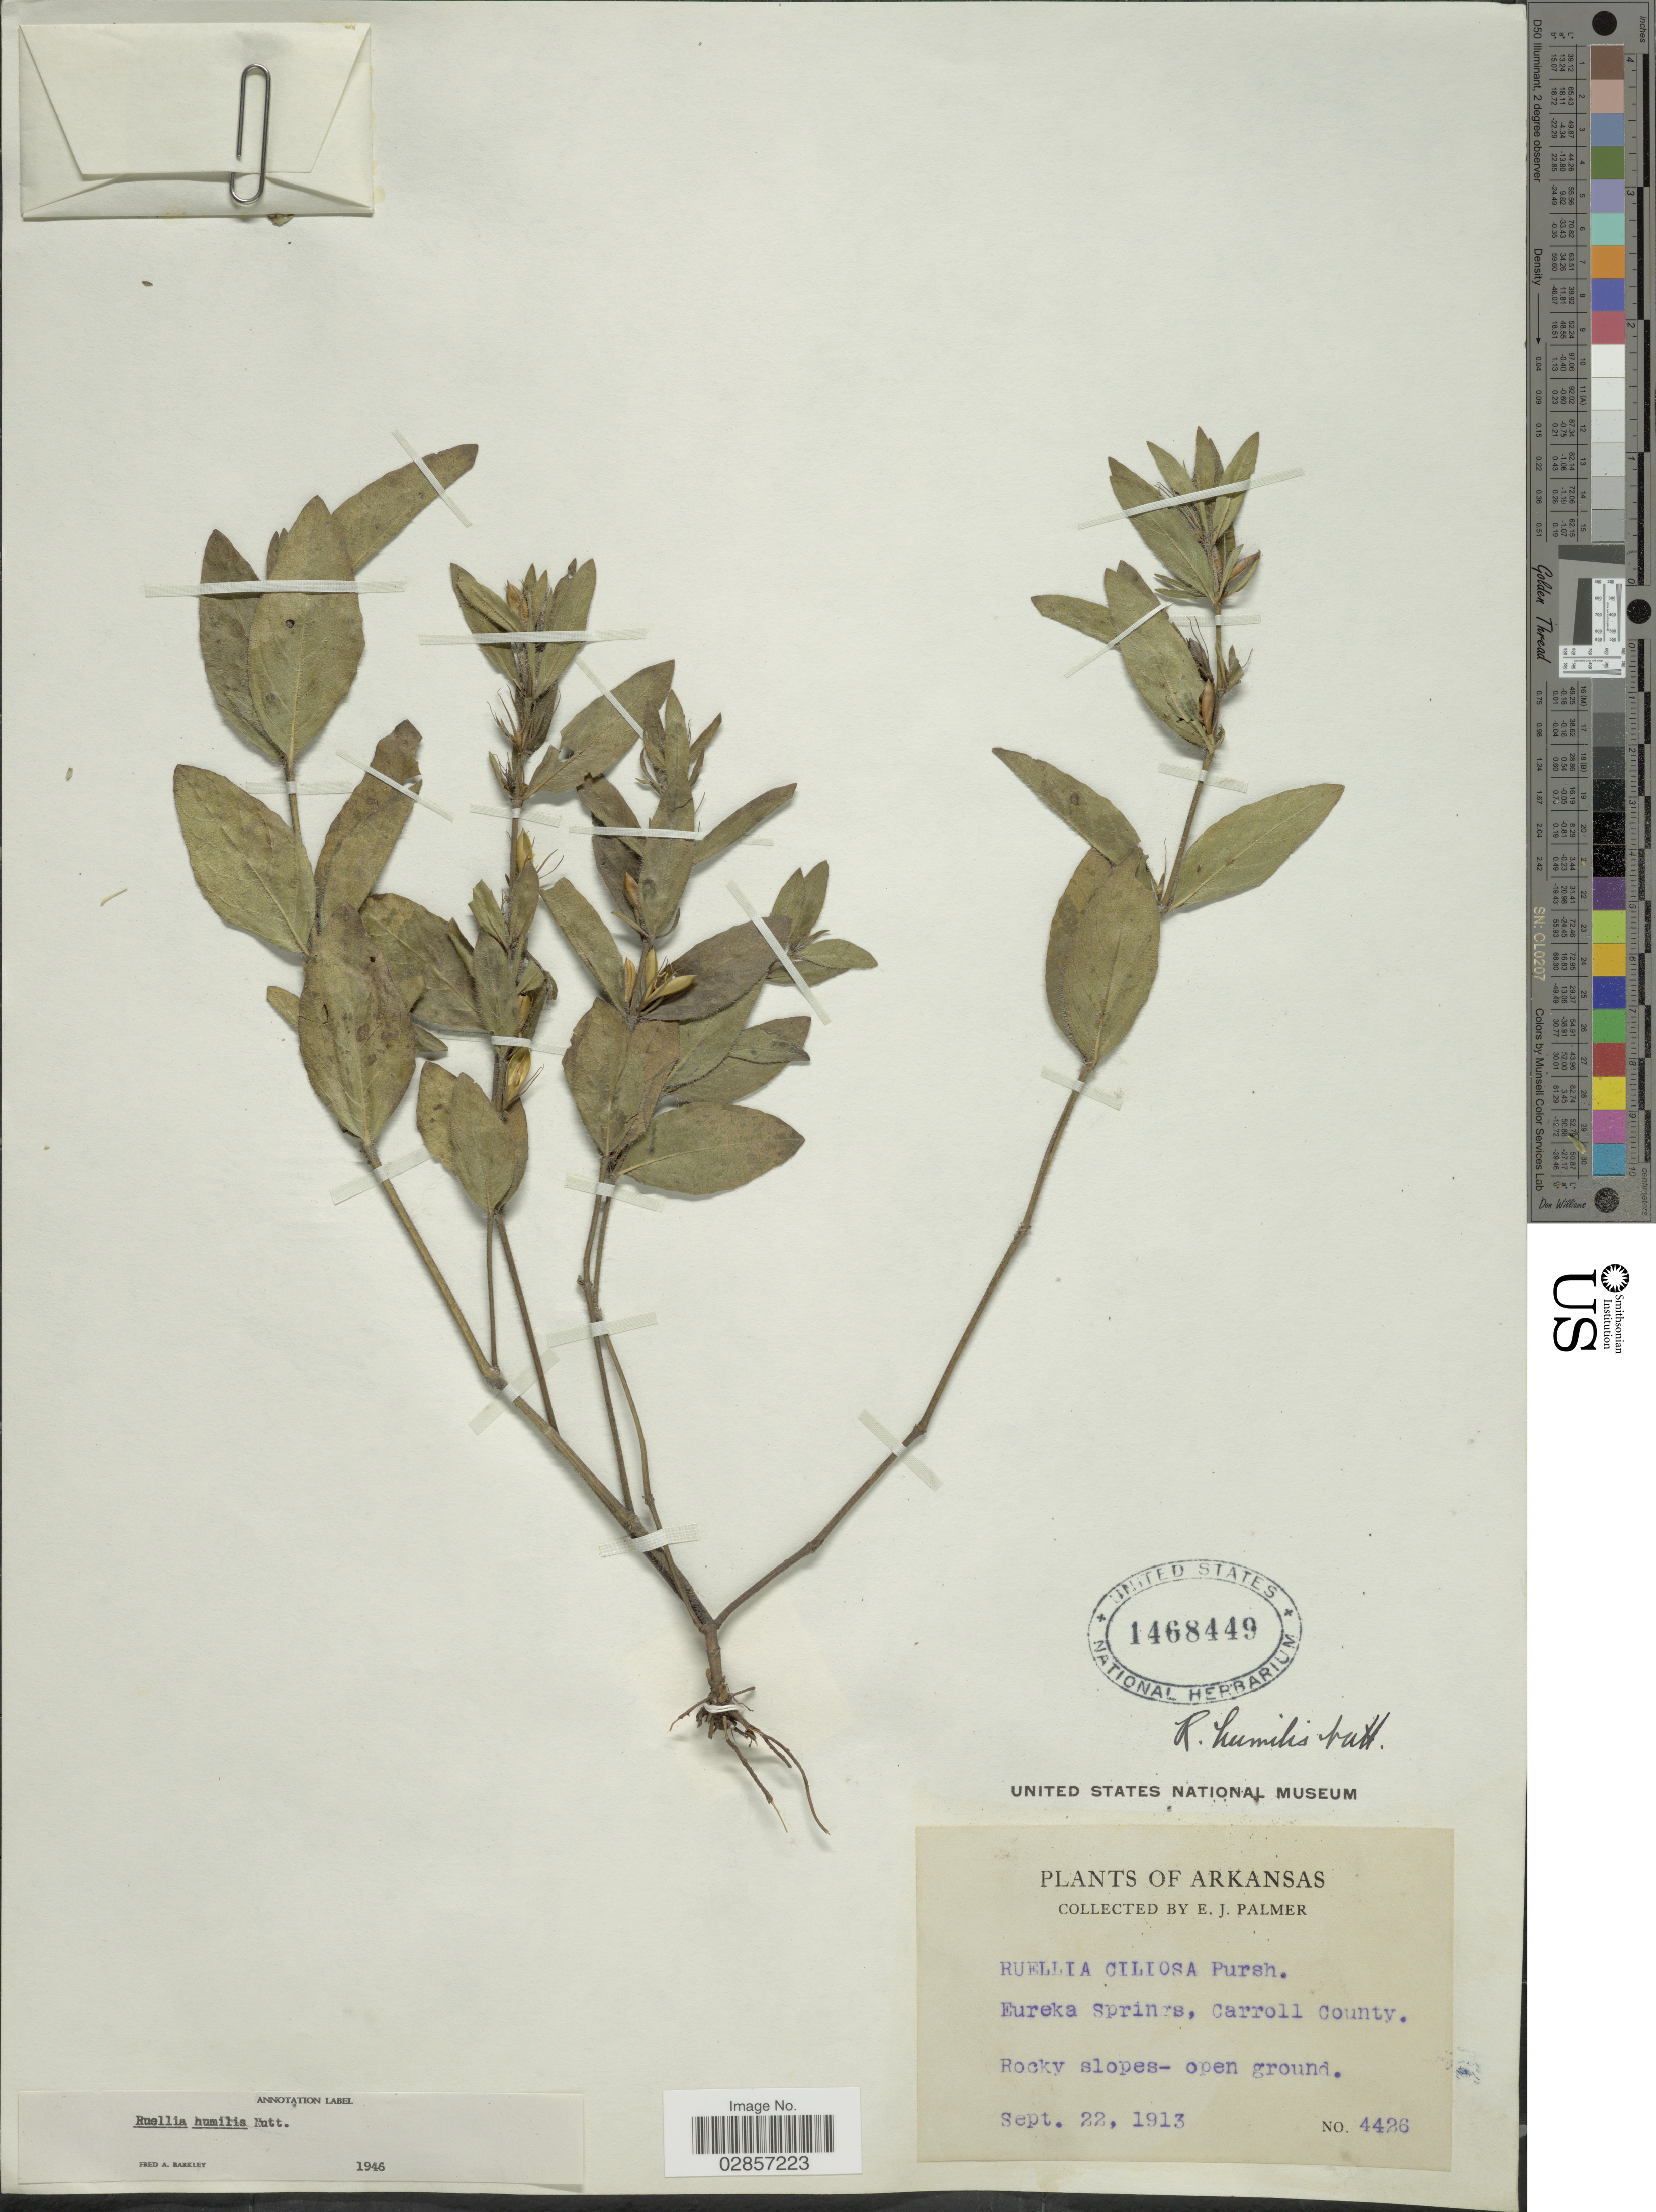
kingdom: Plantae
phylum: Tracheophyta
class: Magnoliopsida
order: Lamiales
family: Acanthaceae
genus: Ruellia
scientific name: Ruellia humilis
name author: Nutt.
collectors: E. J. Palmer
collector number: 4426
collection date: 1913-09-22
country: United States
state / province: Arkansas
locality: Eureka springs, Carroll County.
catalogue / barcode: US 1468449